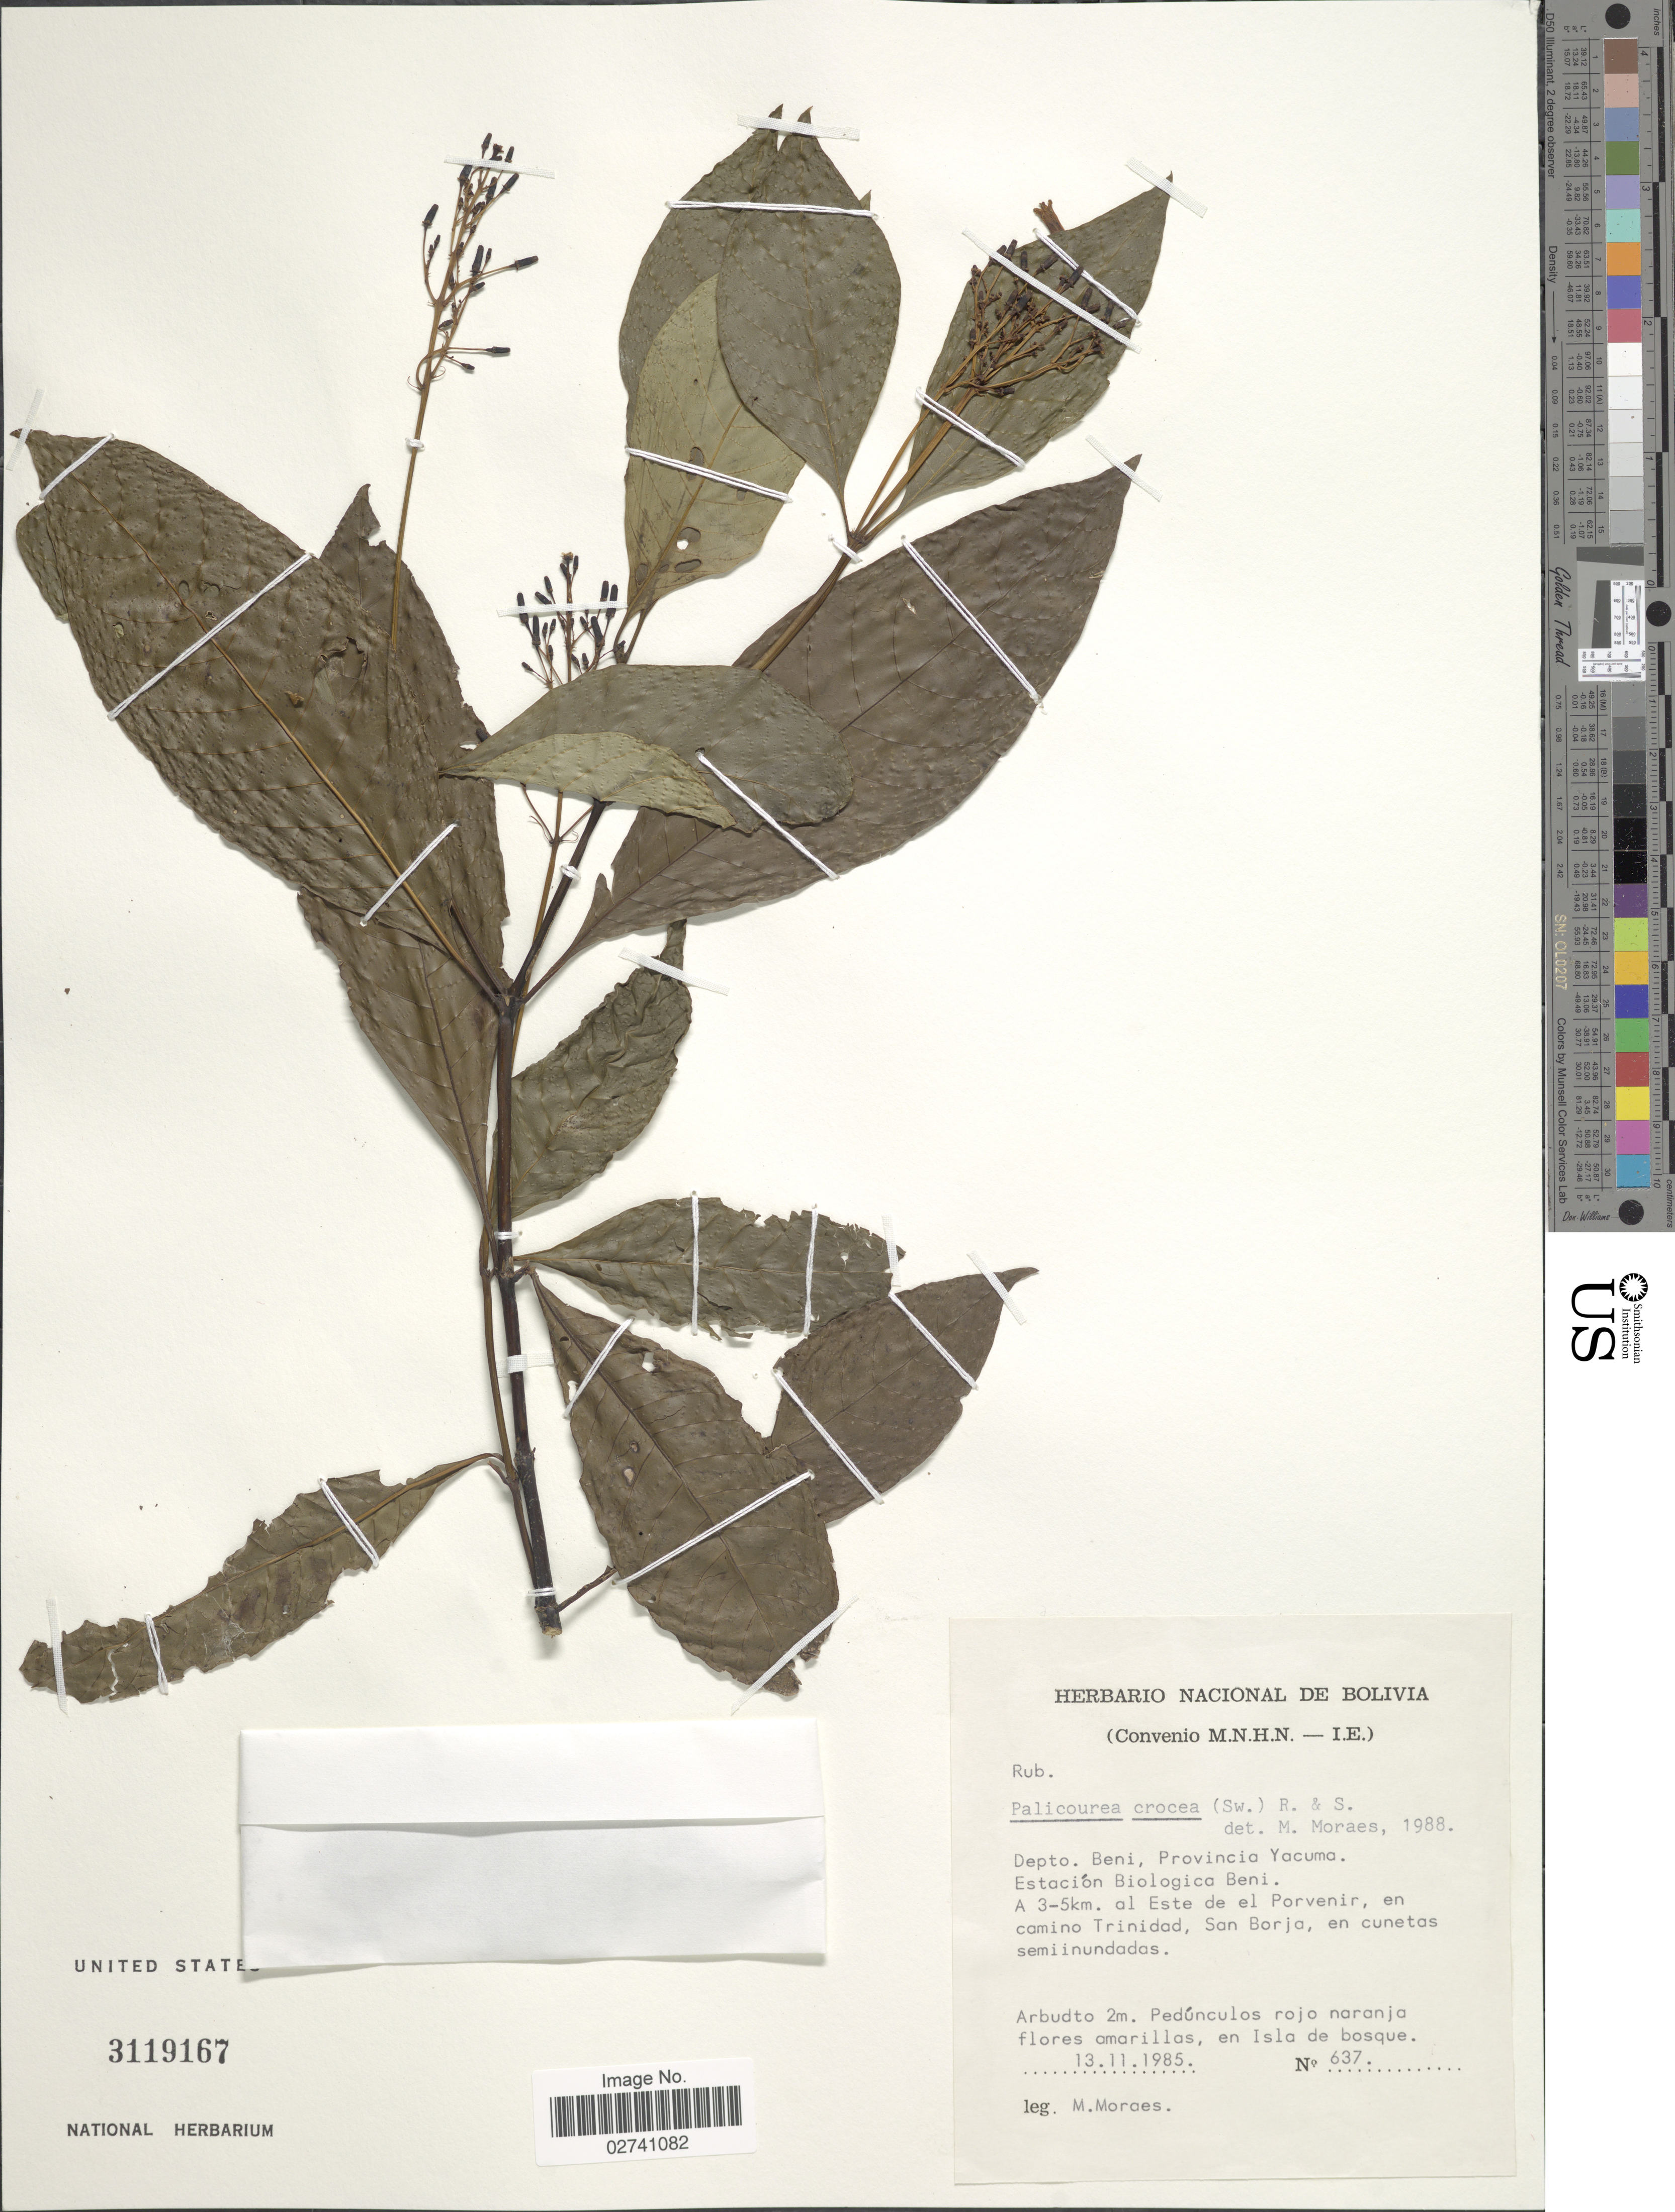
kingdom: Plantae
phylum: Tracheophyta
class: Magnoliopsida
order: Gentianales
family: Rubiaceae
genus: Palicourea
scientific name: Palicourea crocea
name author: (Sw.) Schult.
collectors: M. Moraes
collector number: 637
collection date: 1985-11-13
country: Bolivia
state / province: Beni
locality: Provincia Yacuma. Estación Biologica Beni. A 3-5km. al Este de el Porvenir, en camino Trinidad, San Borja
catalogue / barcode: US 3119167